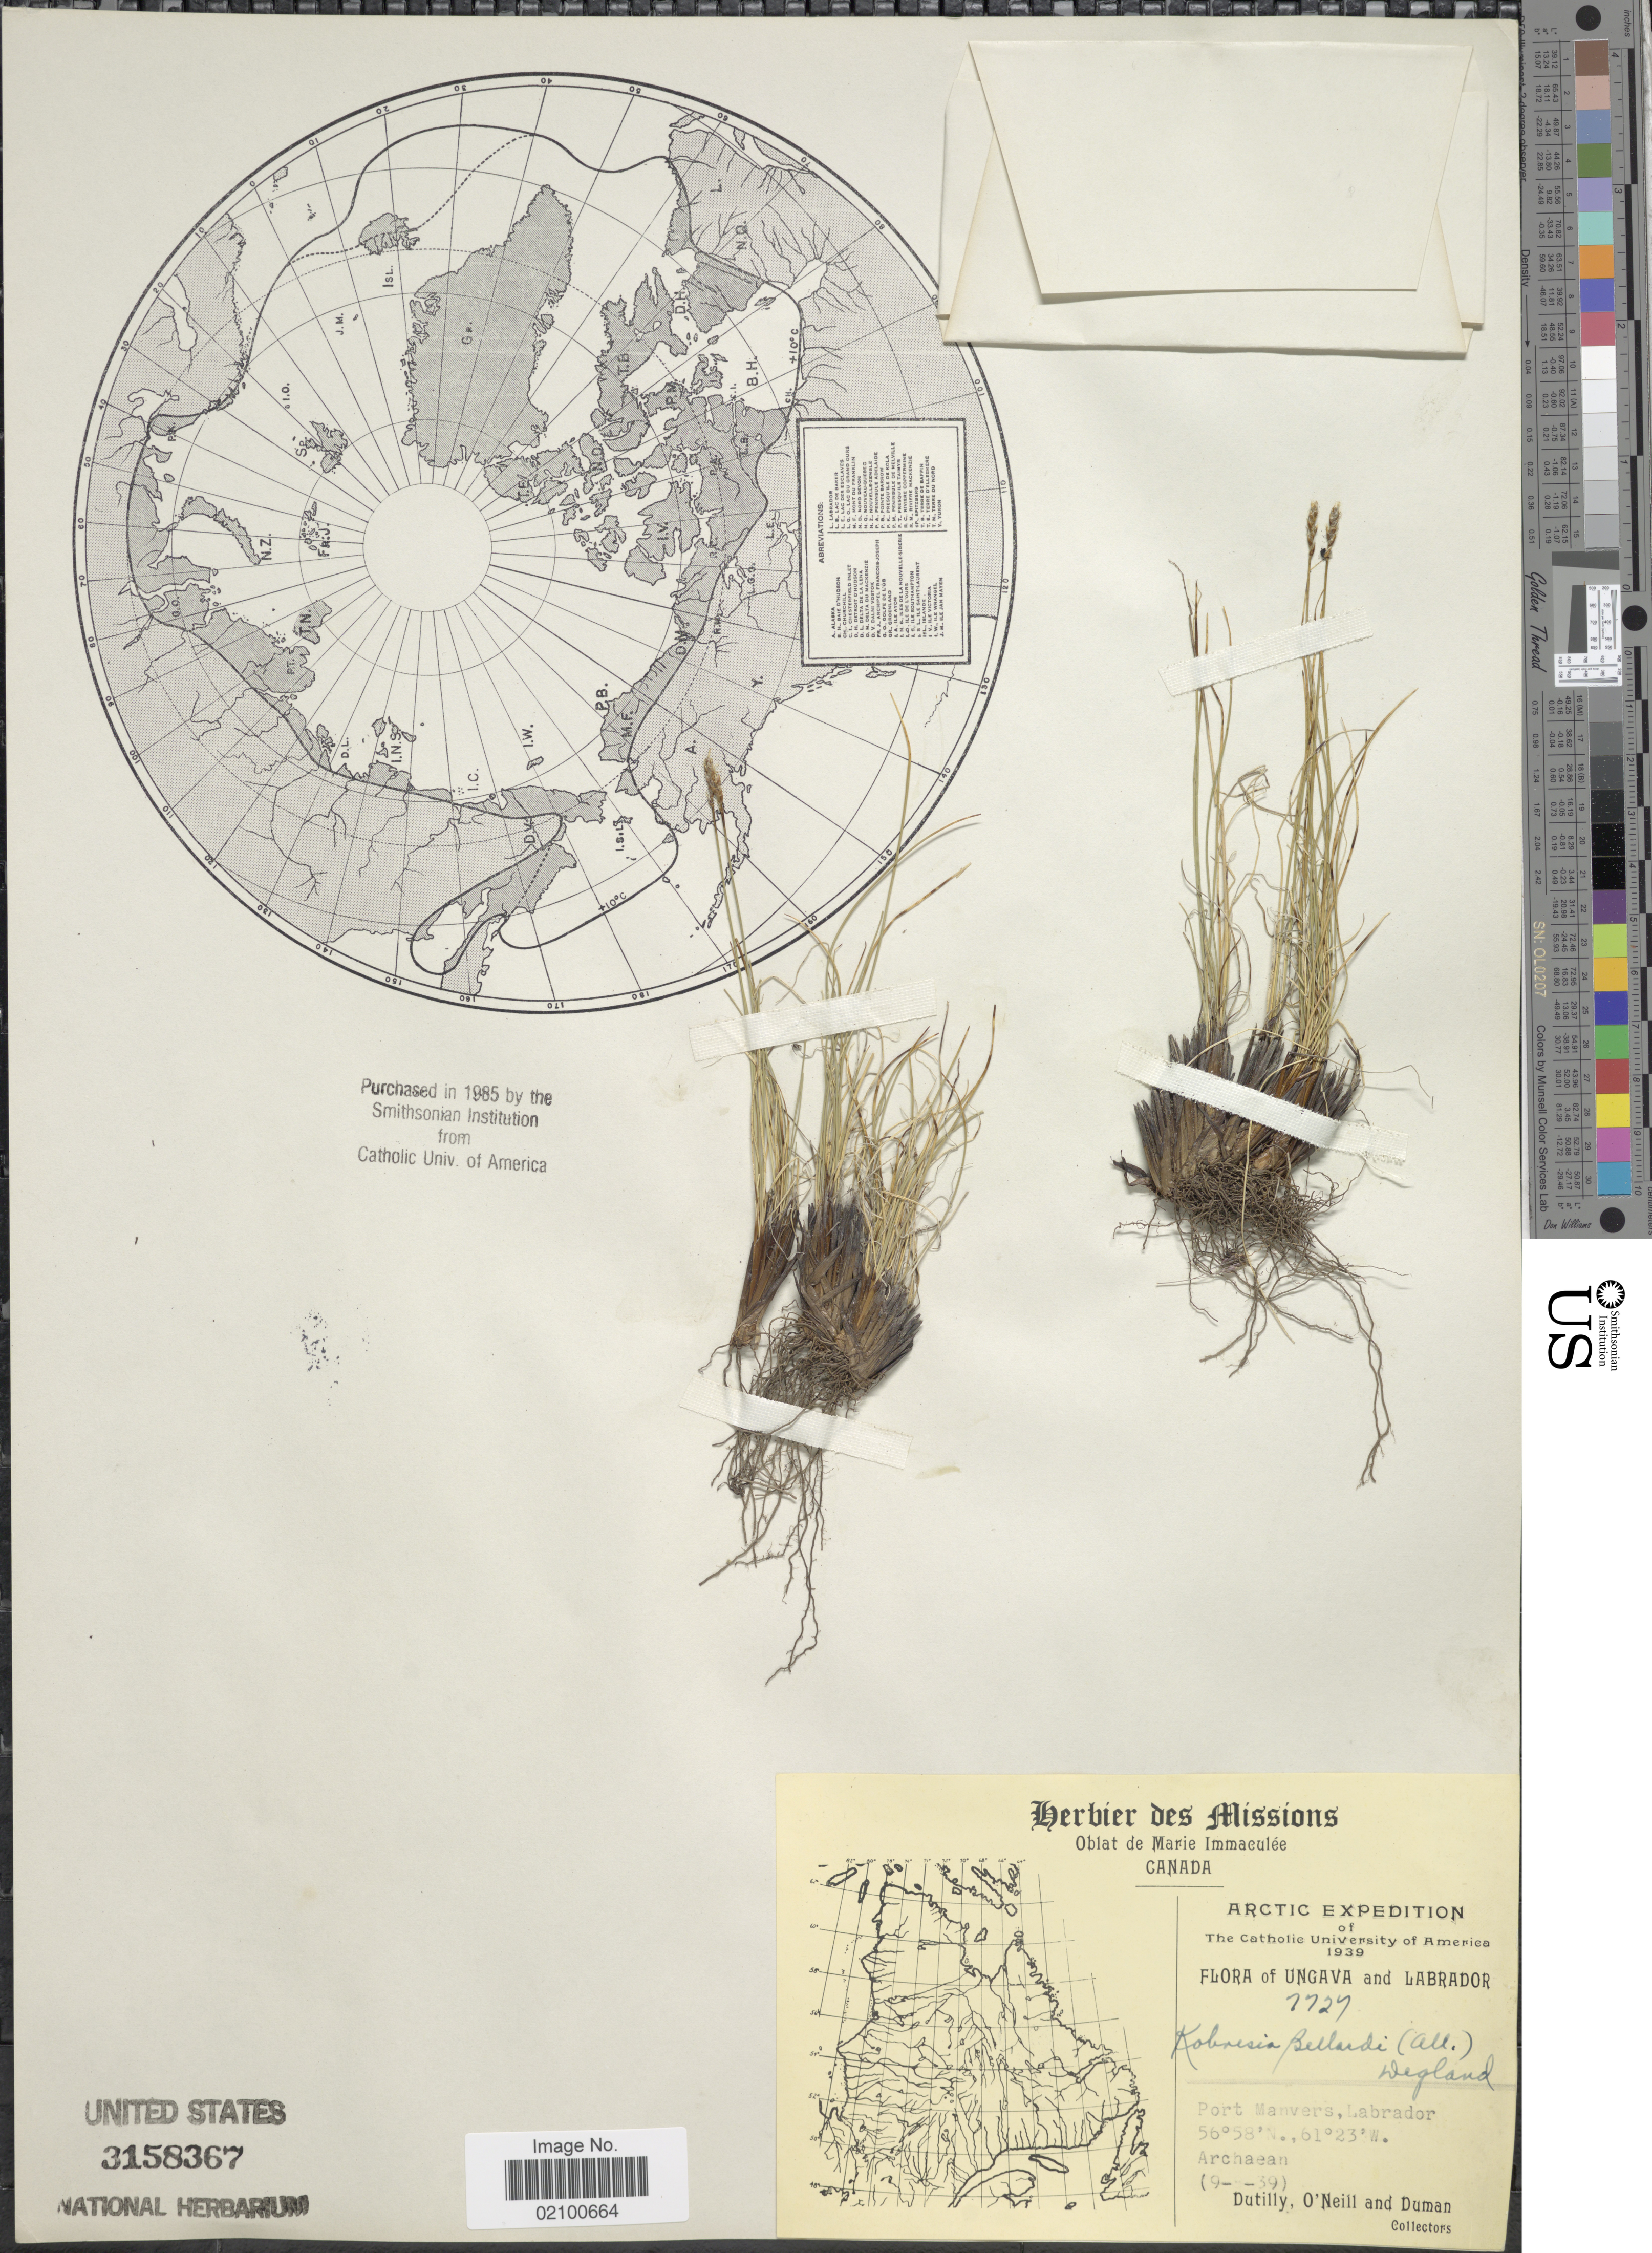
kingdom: Plantae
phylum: Tracheophyta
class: Liliopsida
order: Poales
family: Cyperaceae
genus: Carex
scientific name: Carex myosuroides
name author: Vill.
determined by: Strong, M. T., (US), Smithsonian Institution - National Museum of Natural History (UNITED STATES)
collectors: -. Dutilly, -. O'Neill & -. Duman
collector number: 7727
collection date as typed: Transcribed d/m/y: 9//39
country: Canada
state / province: Newfoundland and Labrador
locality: Arctic, Port Manvers, Labrador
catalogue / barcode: US 3158367